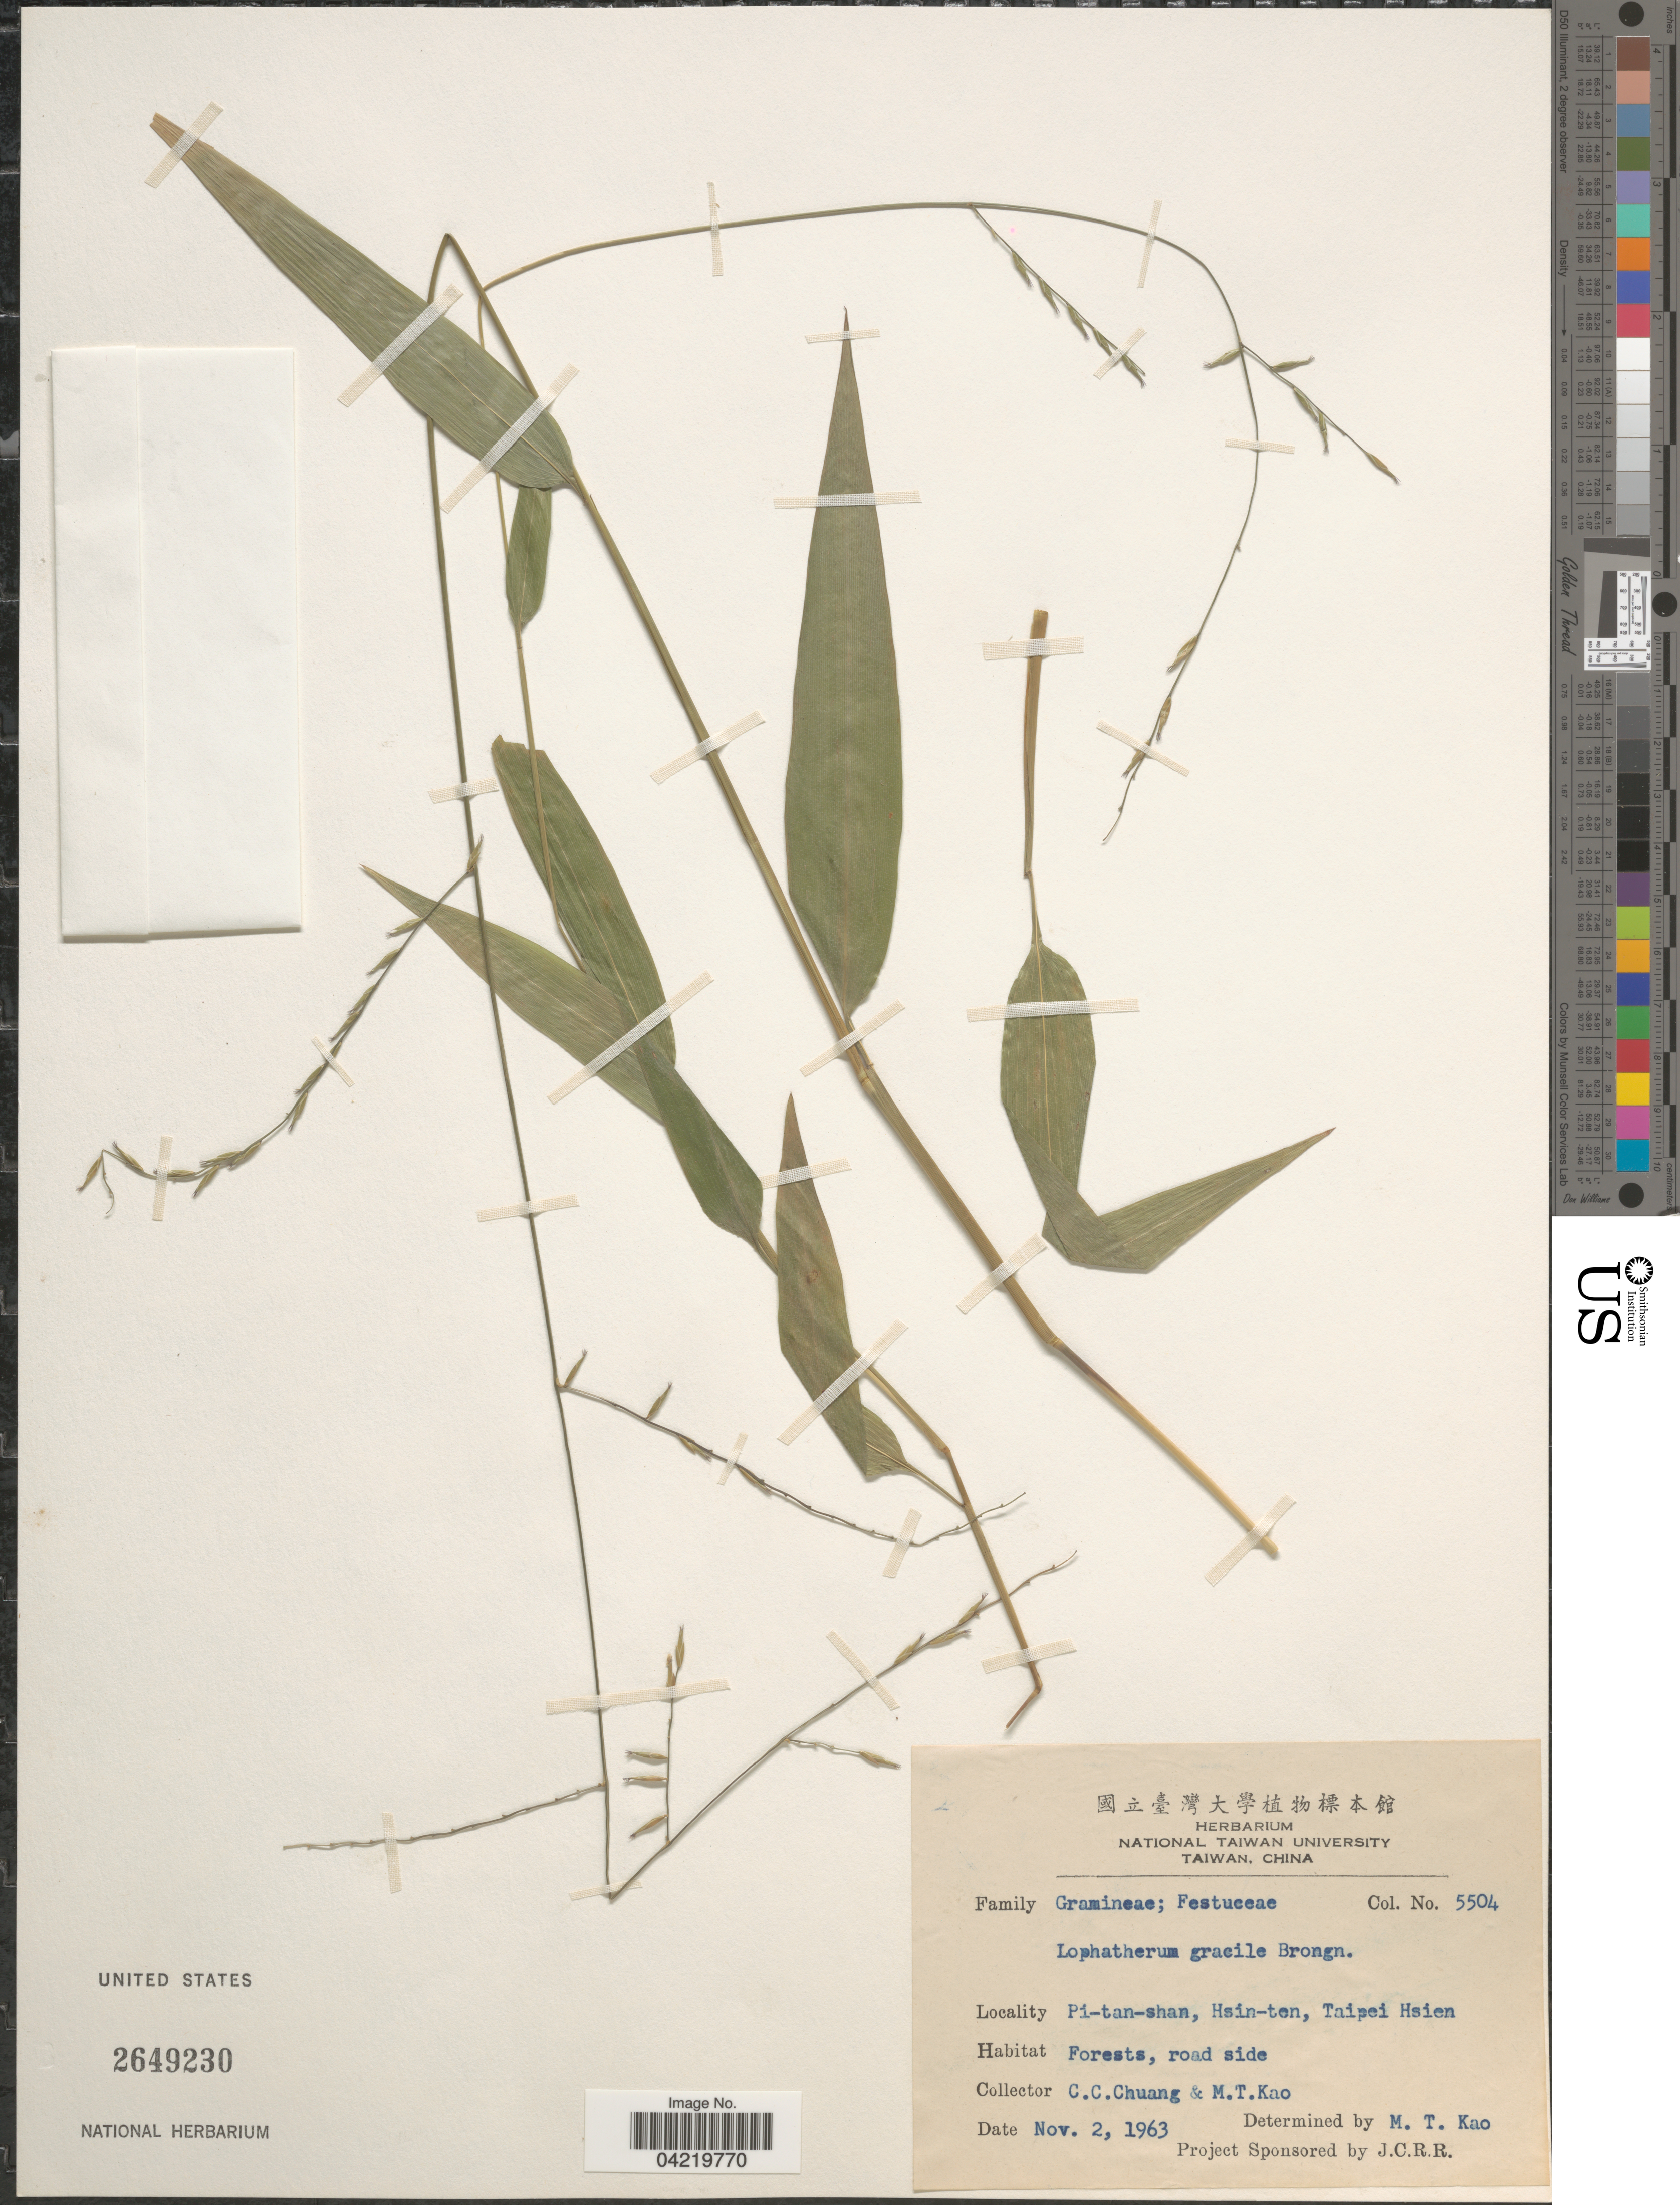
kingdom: Plantae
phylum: Tracheophyta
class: Liliopsida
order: Poales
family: Poaceae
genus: Lophatherum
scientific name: Lophatherum gracile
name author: Brongn.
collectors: C. C. Chuang & M. T. Kao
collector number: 5504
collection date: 1963-11-02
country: Taiwan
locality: Pi-tan-shan, Hsin-ten, Taipei Hsien. Forests, road side.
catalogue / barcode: US 2649230